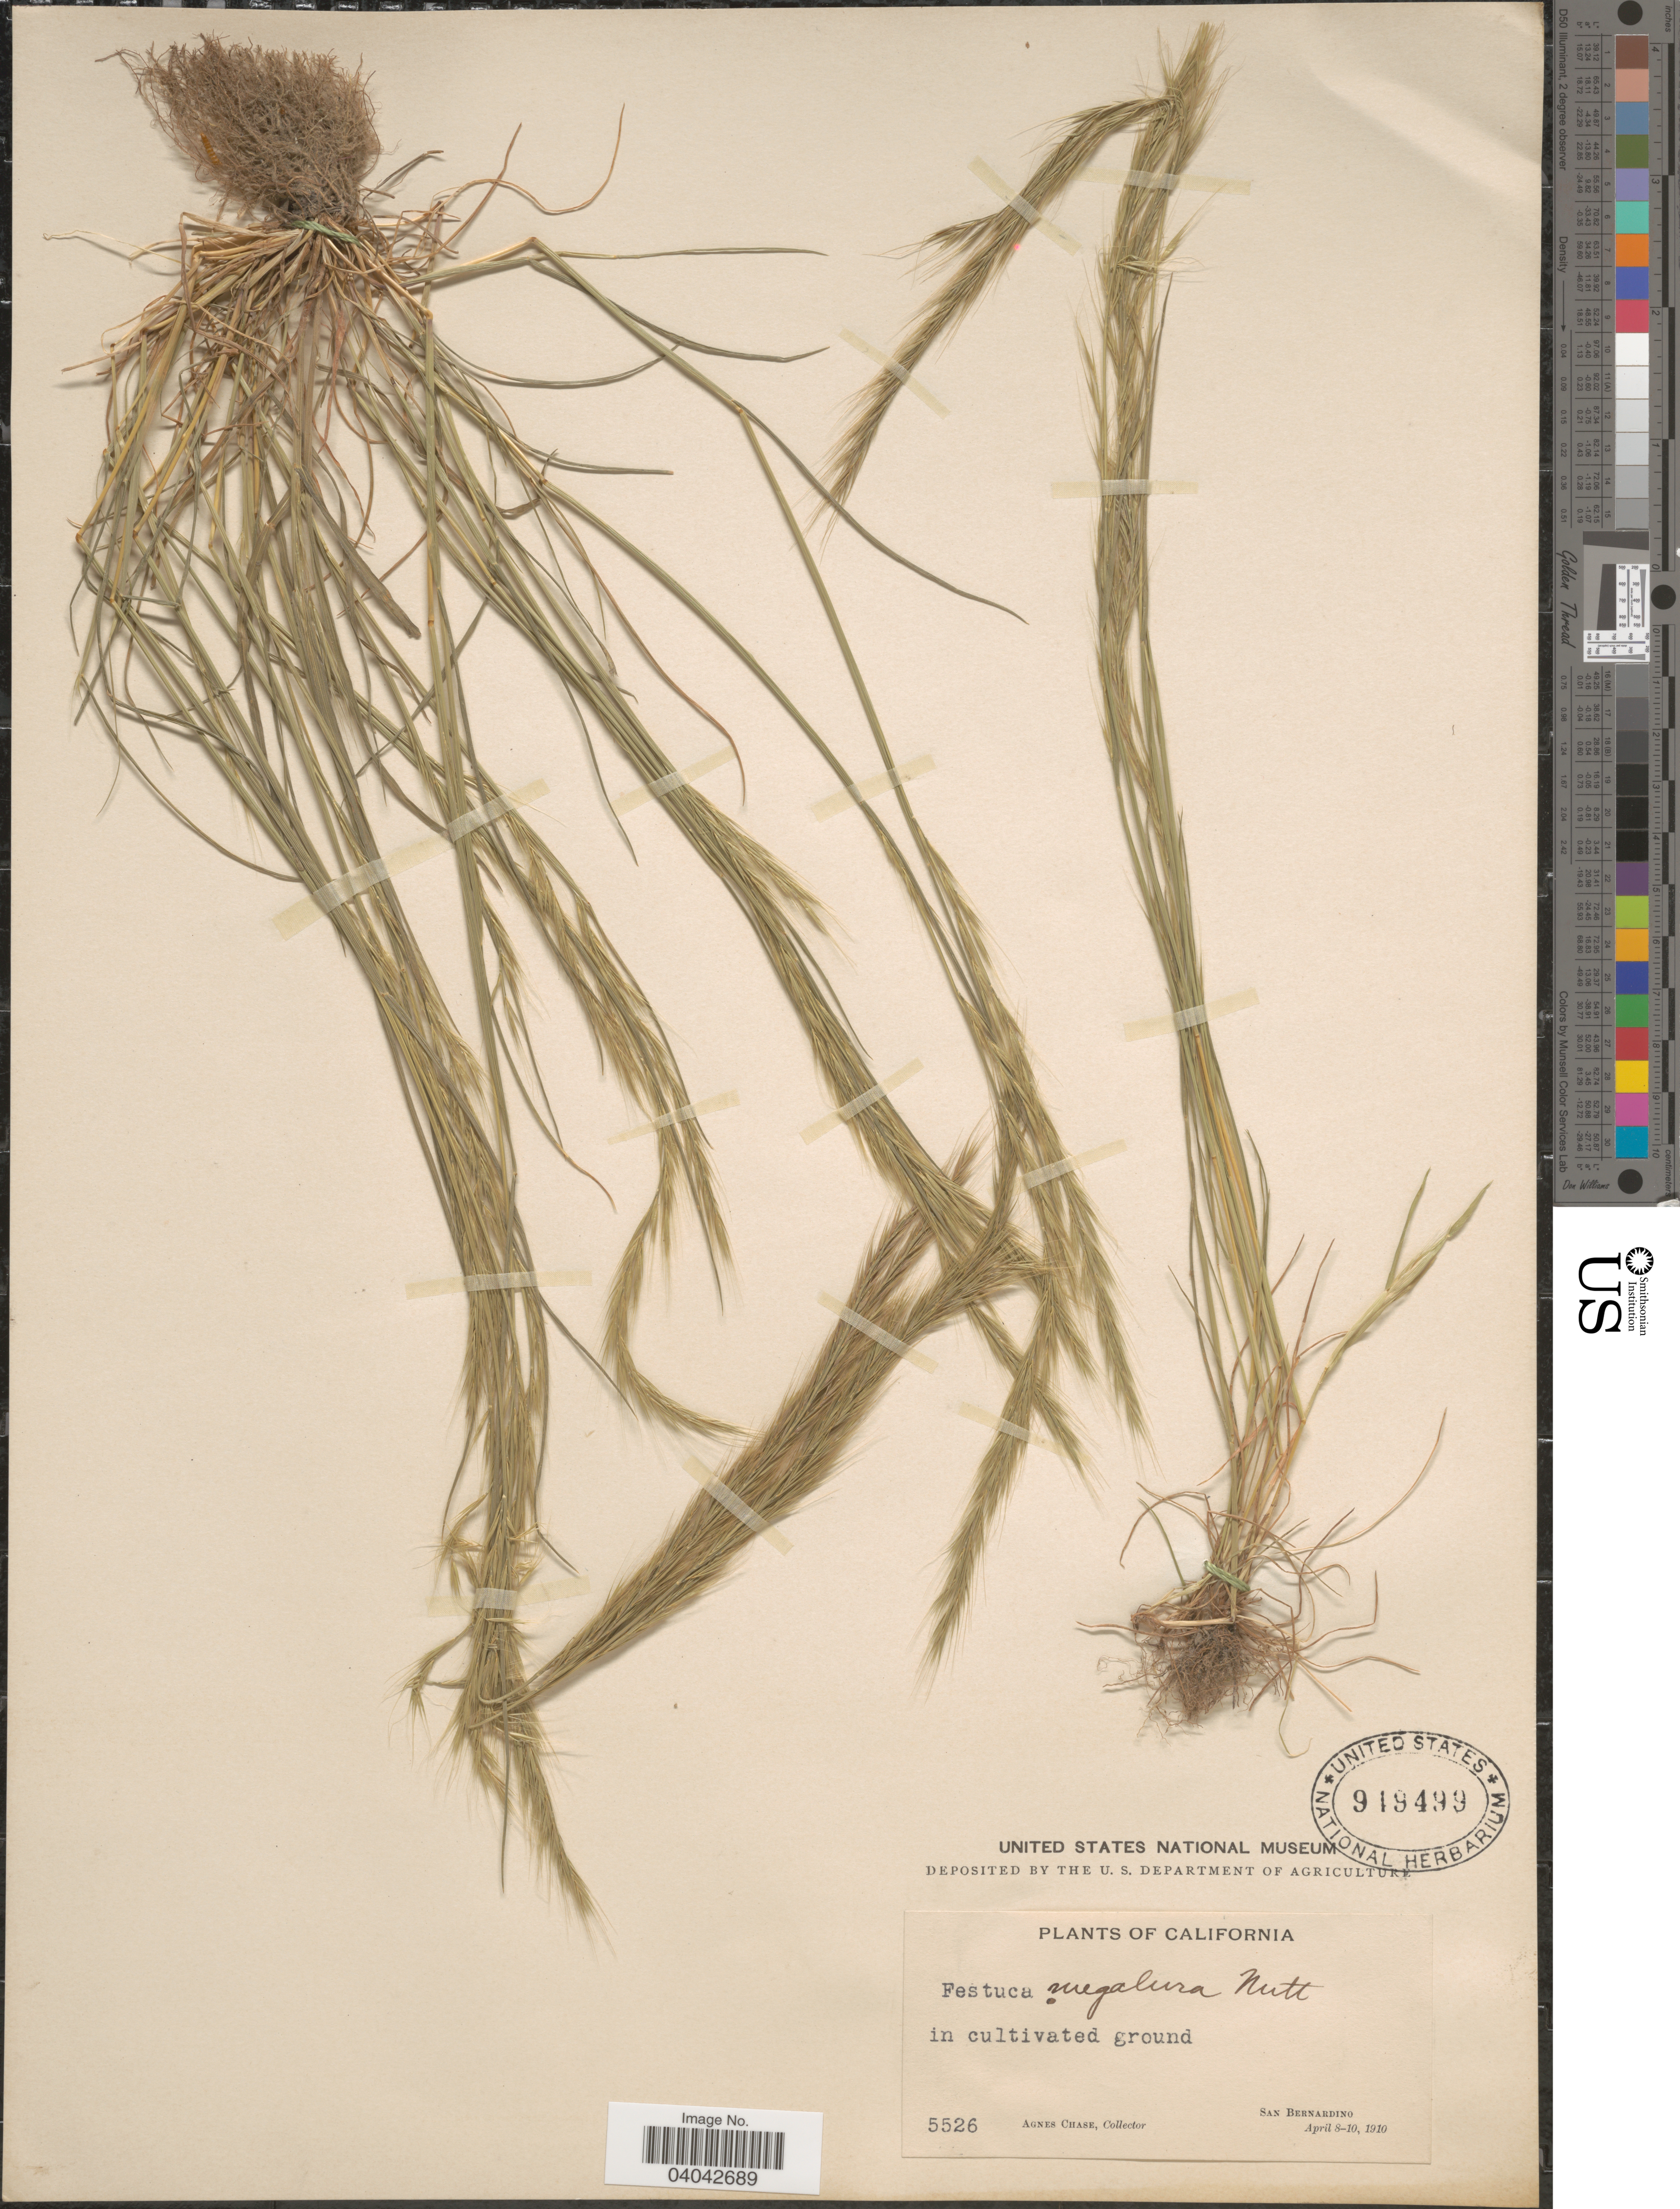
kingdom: Plantae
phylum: Tracheophyta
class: Liliopsida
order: Poales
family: Poaceae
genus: Festuca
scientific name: Festuca megalura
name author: Nutt.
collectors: A. Chase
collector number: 5526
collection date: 1910-04-08/1910-04-10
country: United States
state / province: California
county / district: San Bernardino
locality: In cultivated ground. San Bernardino.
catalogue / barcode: US 949499